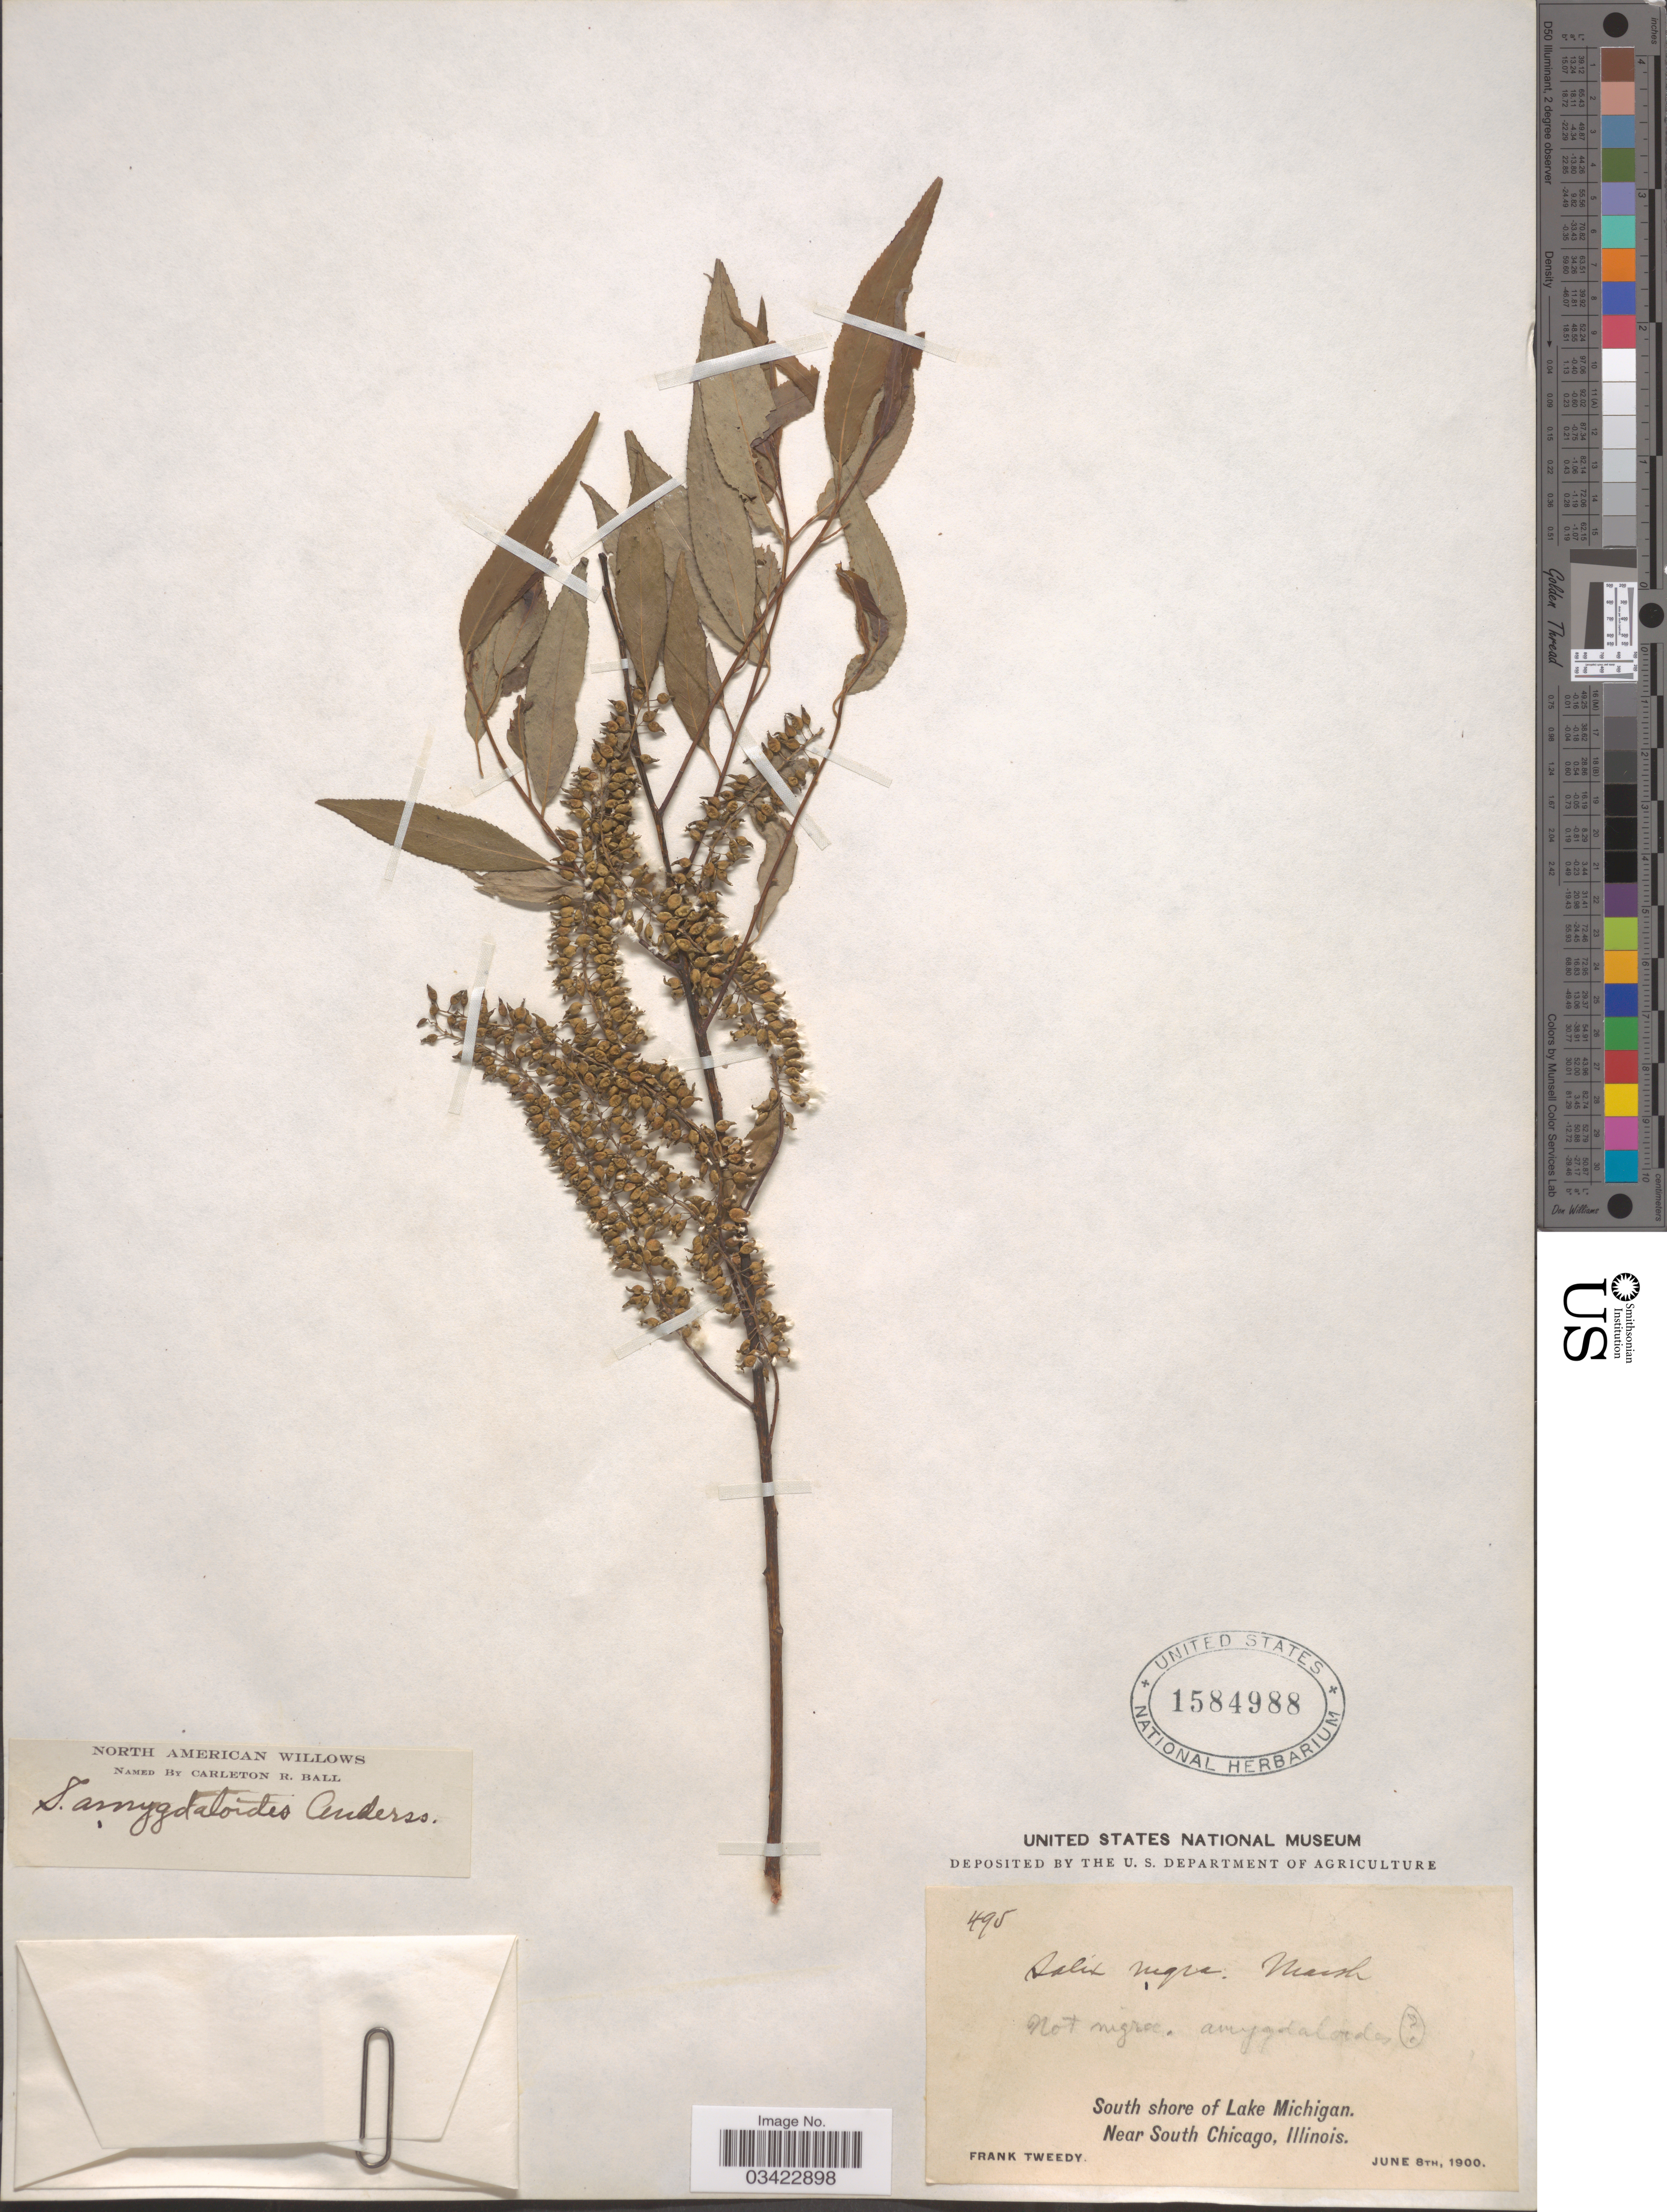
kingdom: Plantae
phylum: Tracheophyta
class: Magnoliopsida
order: Malpighiales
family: Salicaceae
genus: Salix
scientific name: Salix amygdaloides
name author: Andersson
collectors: F. Tweedy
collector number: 495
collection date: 1900-06-08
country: United States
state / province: Illinois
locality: South shore of Lake Michigan. Near South Chicago.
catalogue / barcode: US 1584988